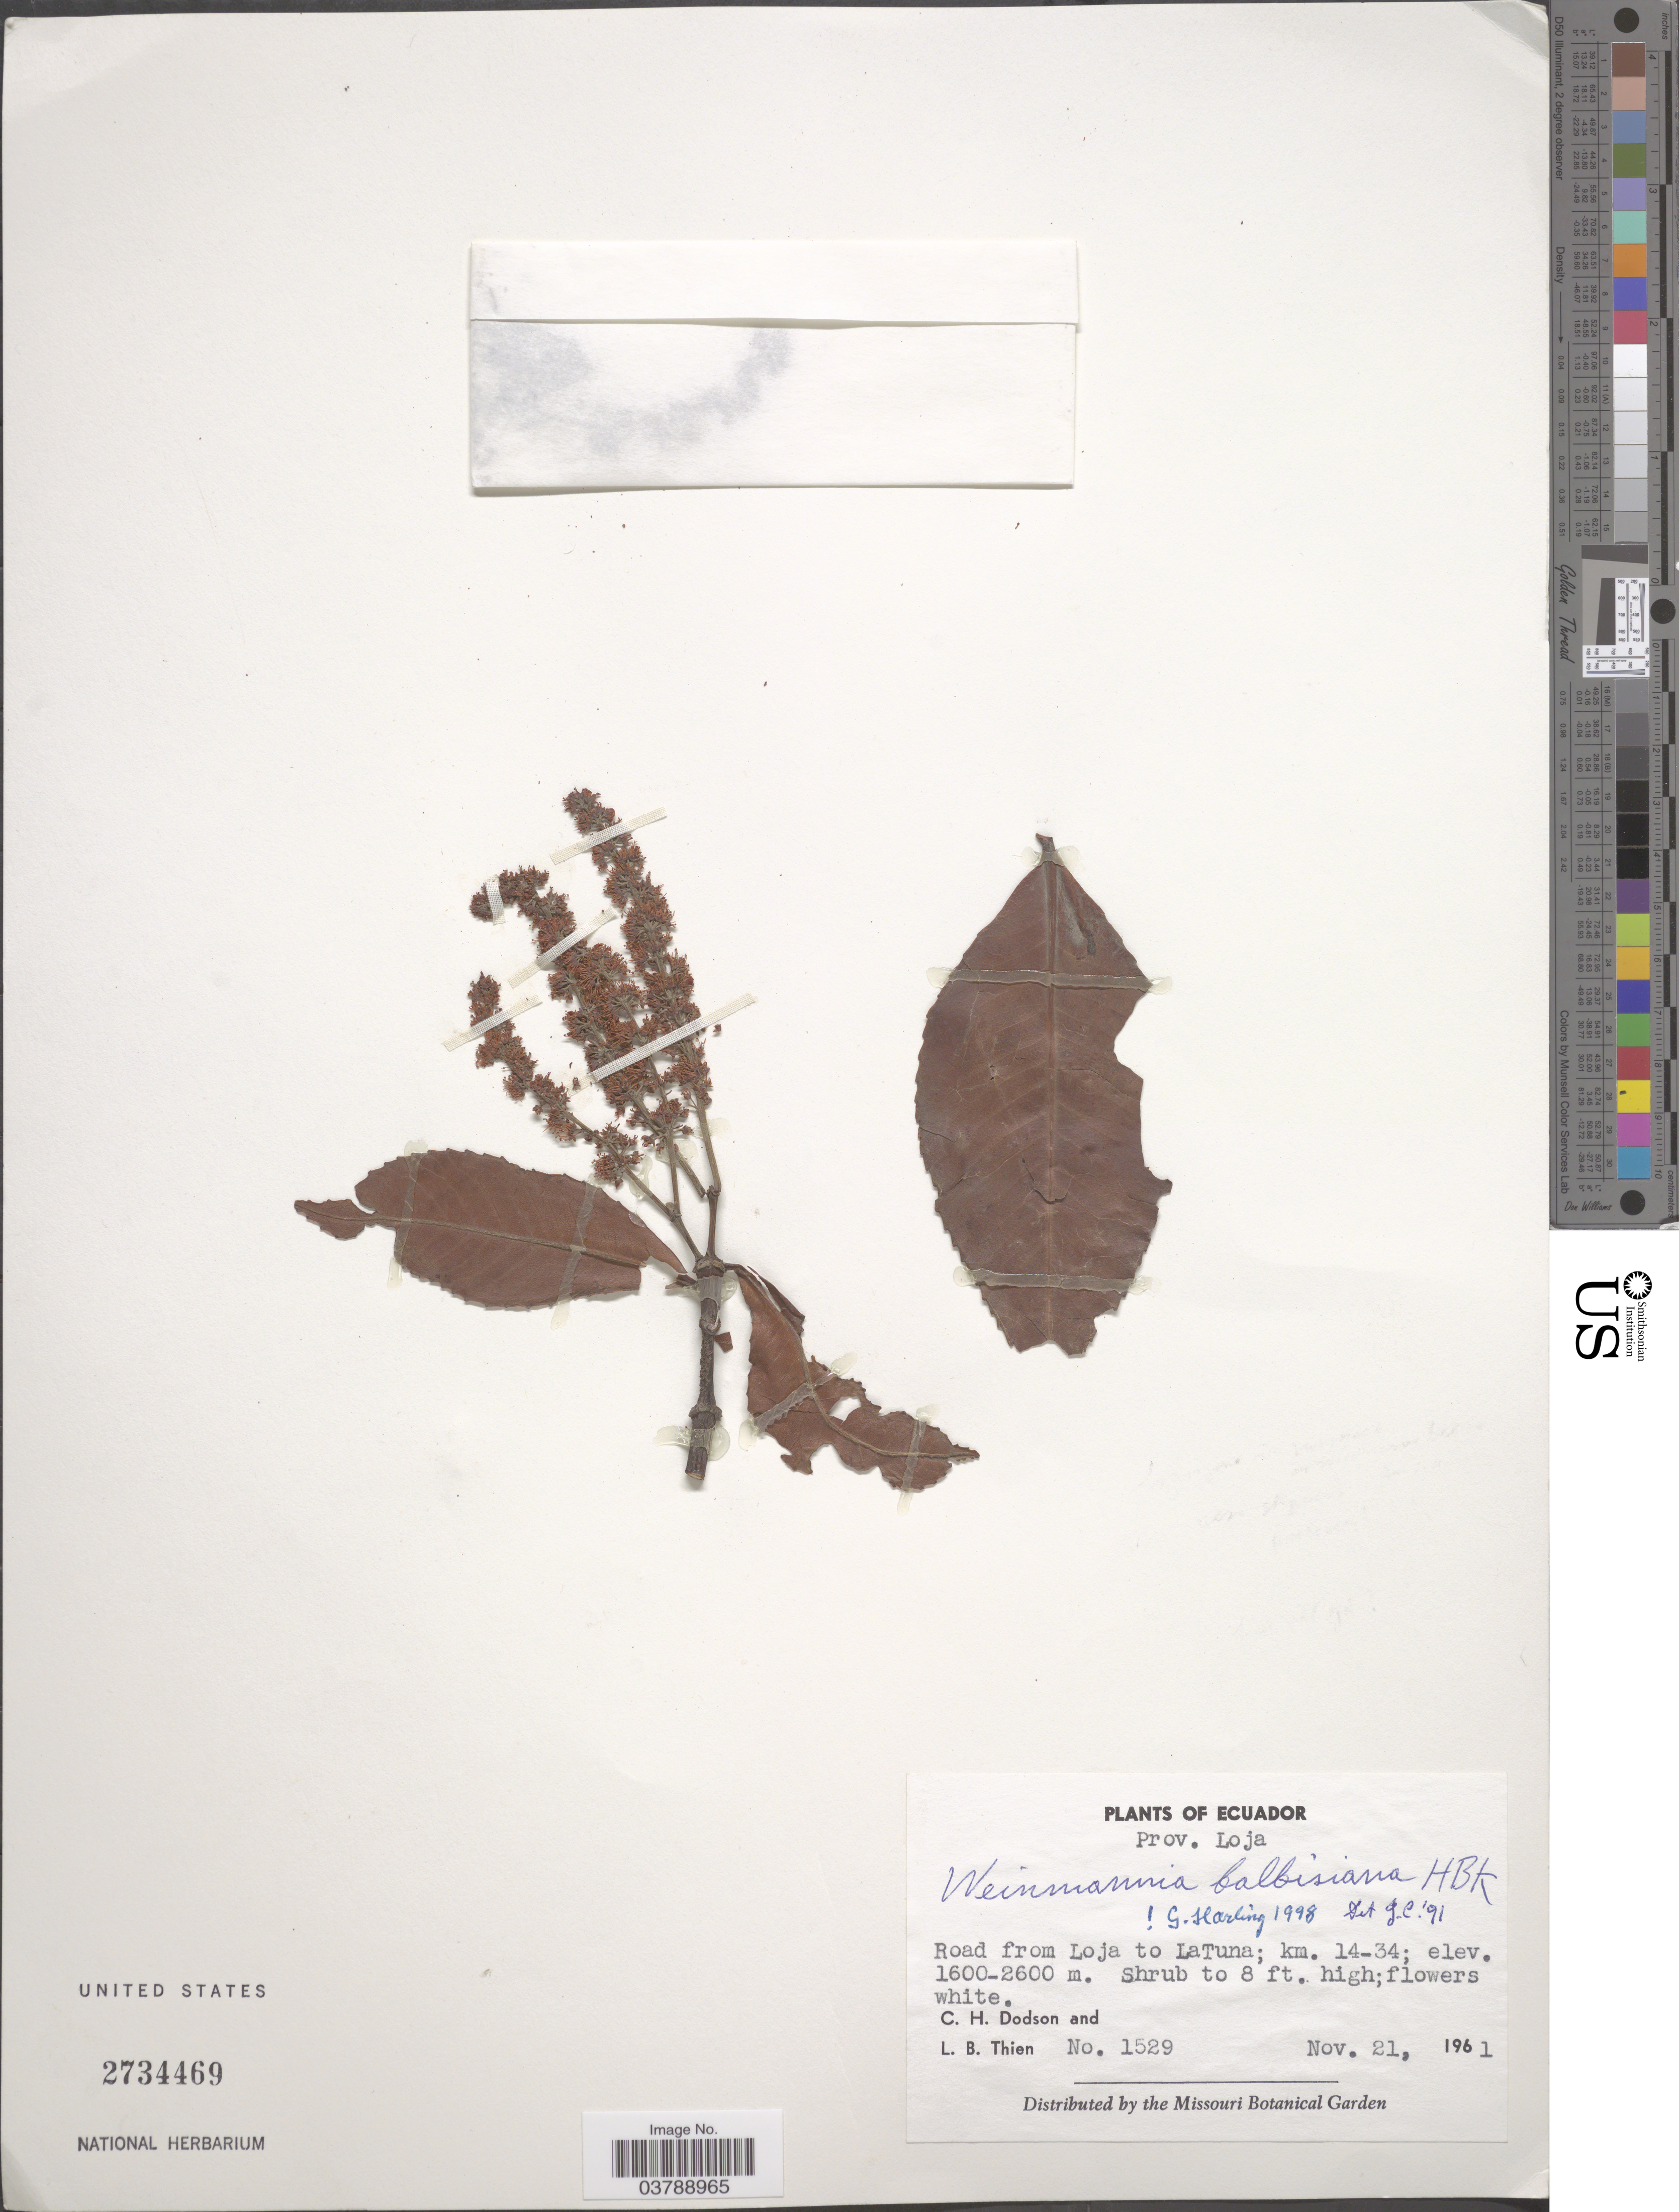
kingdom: Plantae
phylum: Tracheophyta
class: Magnoliopsida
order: Oxalidales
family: Cunoniaceae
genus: Weinmannia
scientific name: Weinmannia balbisiana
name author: Kunth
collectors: C. H. Dodson & L. Thien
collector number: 1529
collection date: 1961-11-21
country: Ecuador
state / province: Loja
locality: Road from Loja to LaTuna; km. 14-34.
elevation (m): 1600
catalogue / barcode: US 2734469